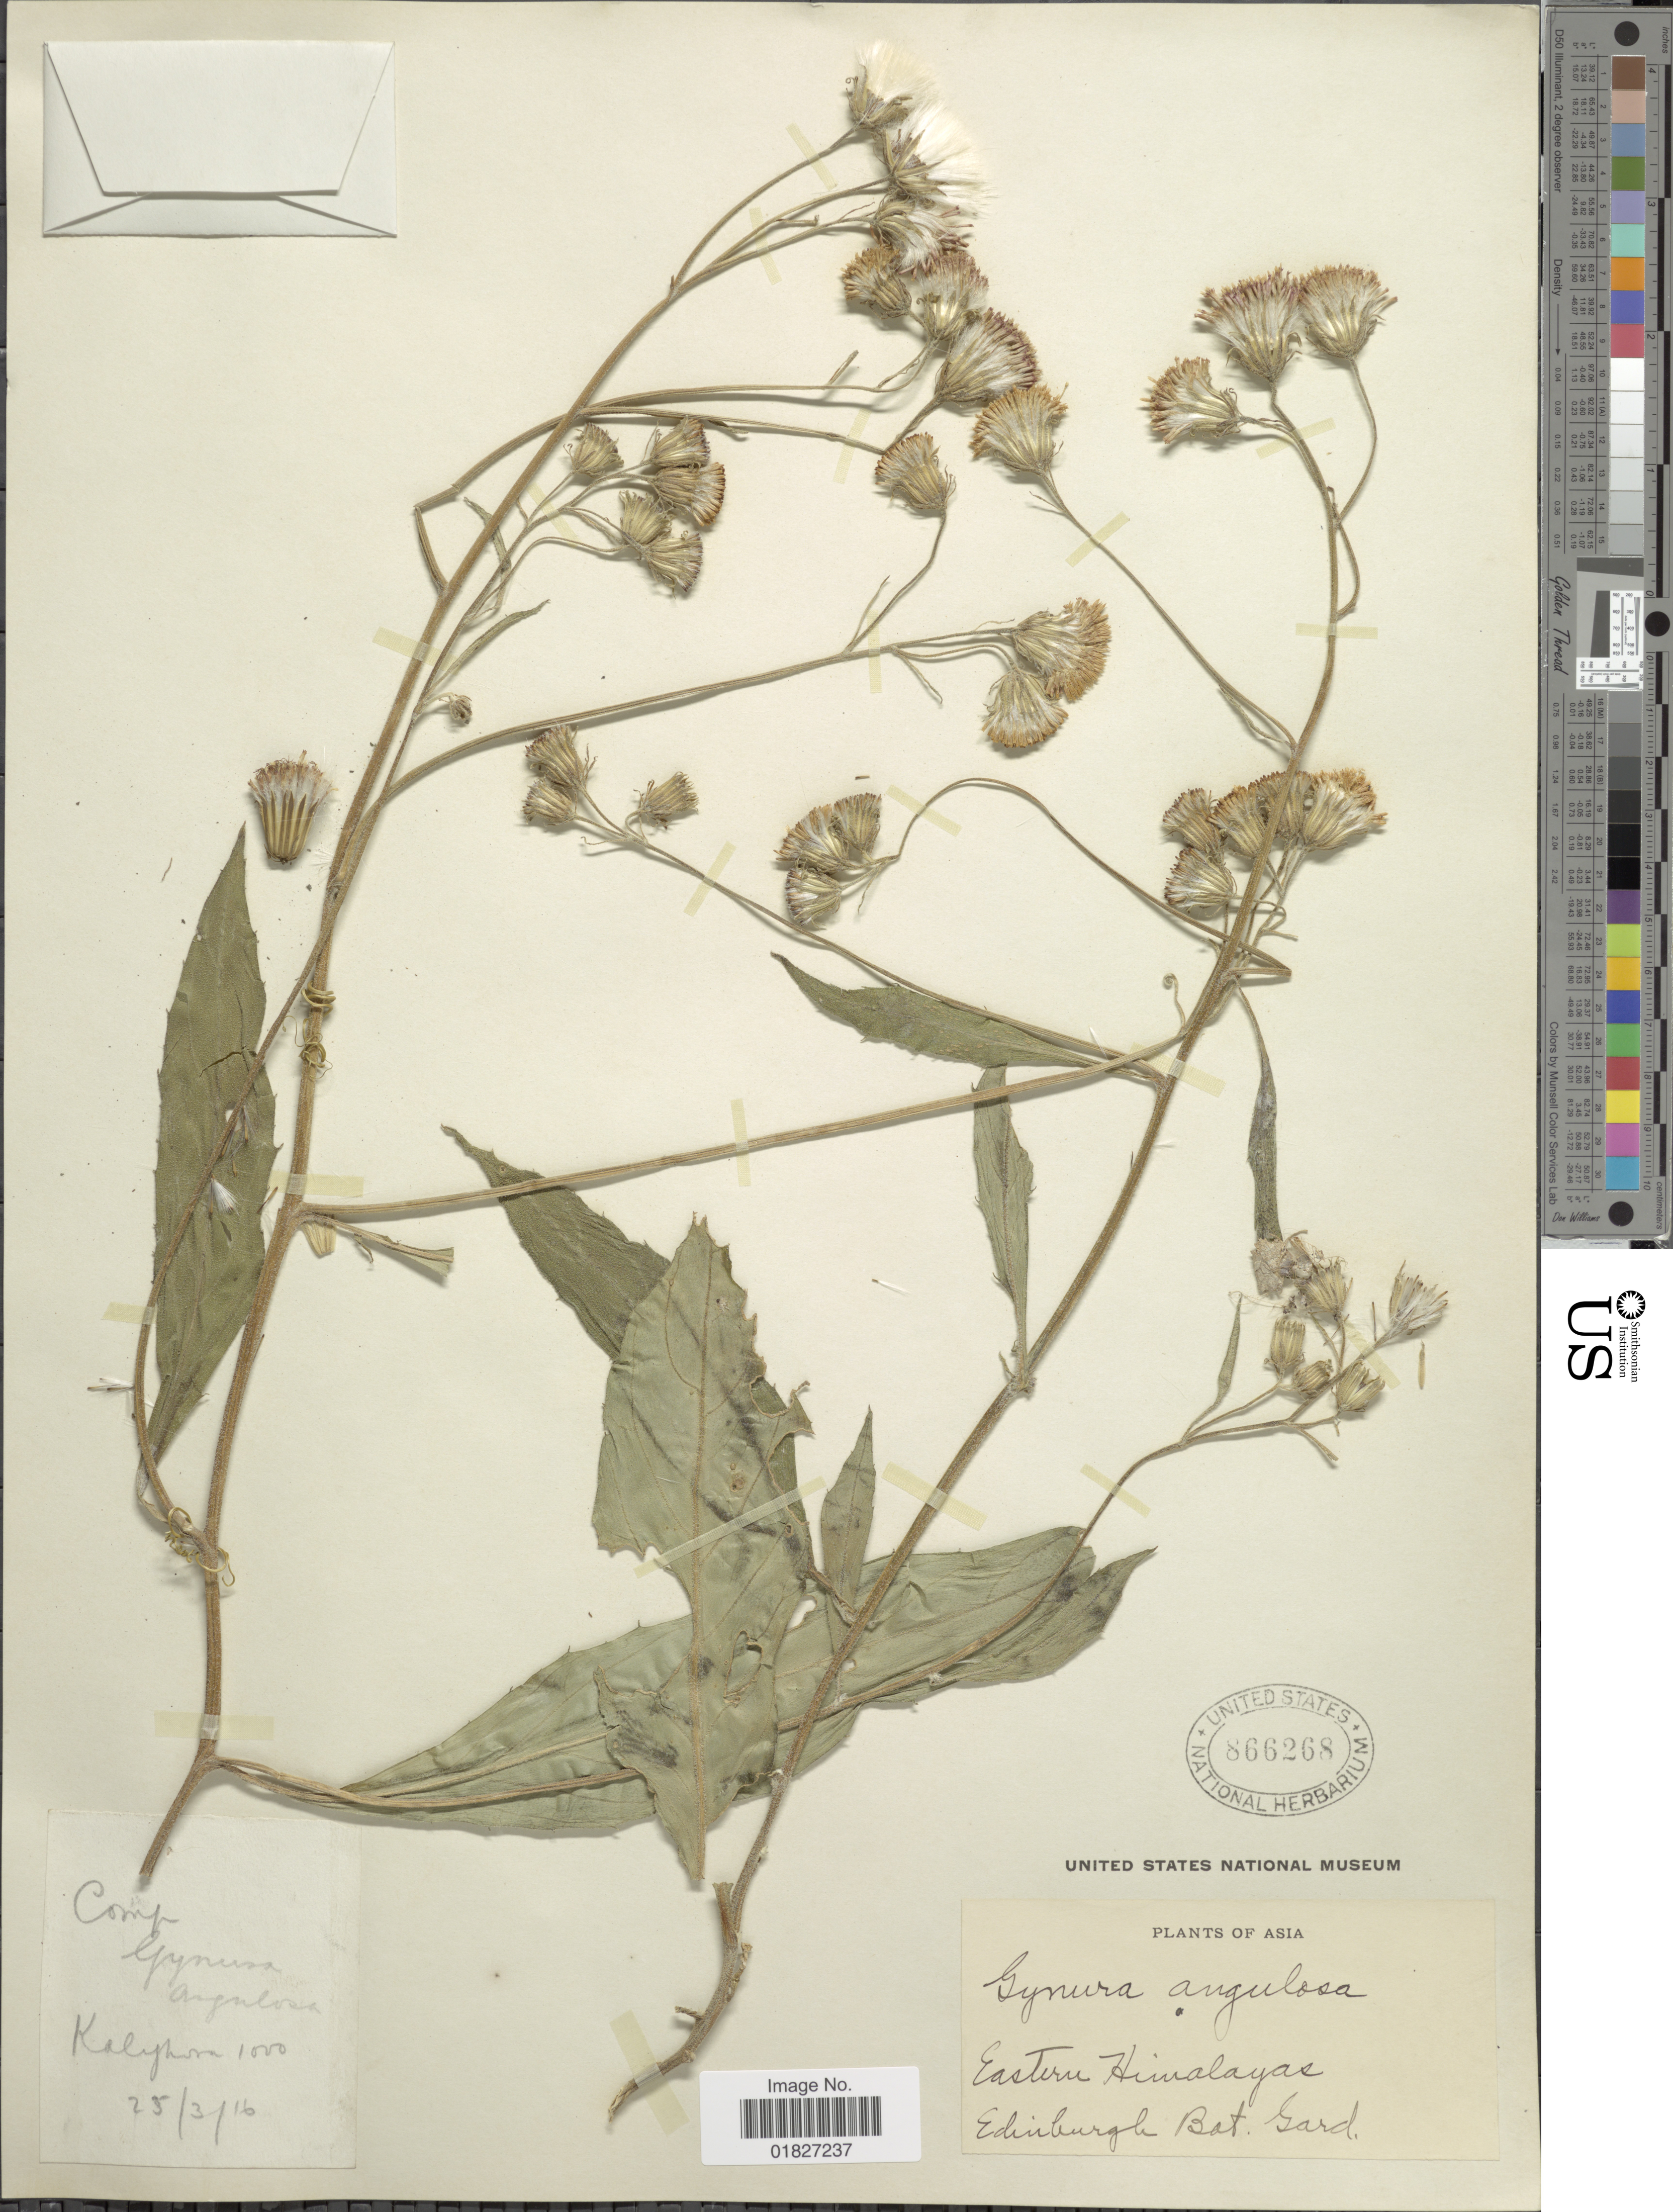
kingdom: Plantae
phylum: Tracheophyta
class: Magnoliopsida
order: Asterales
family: Asteraceae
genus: Gynura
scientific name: Gynura angulosa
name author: DC.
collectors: Edinburg Bot. Gard.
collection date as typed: Transcribed d/m/y: 25/3/16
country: India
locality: Asia, Eastern Himalayas, Kalijhora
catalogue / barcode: US 866268